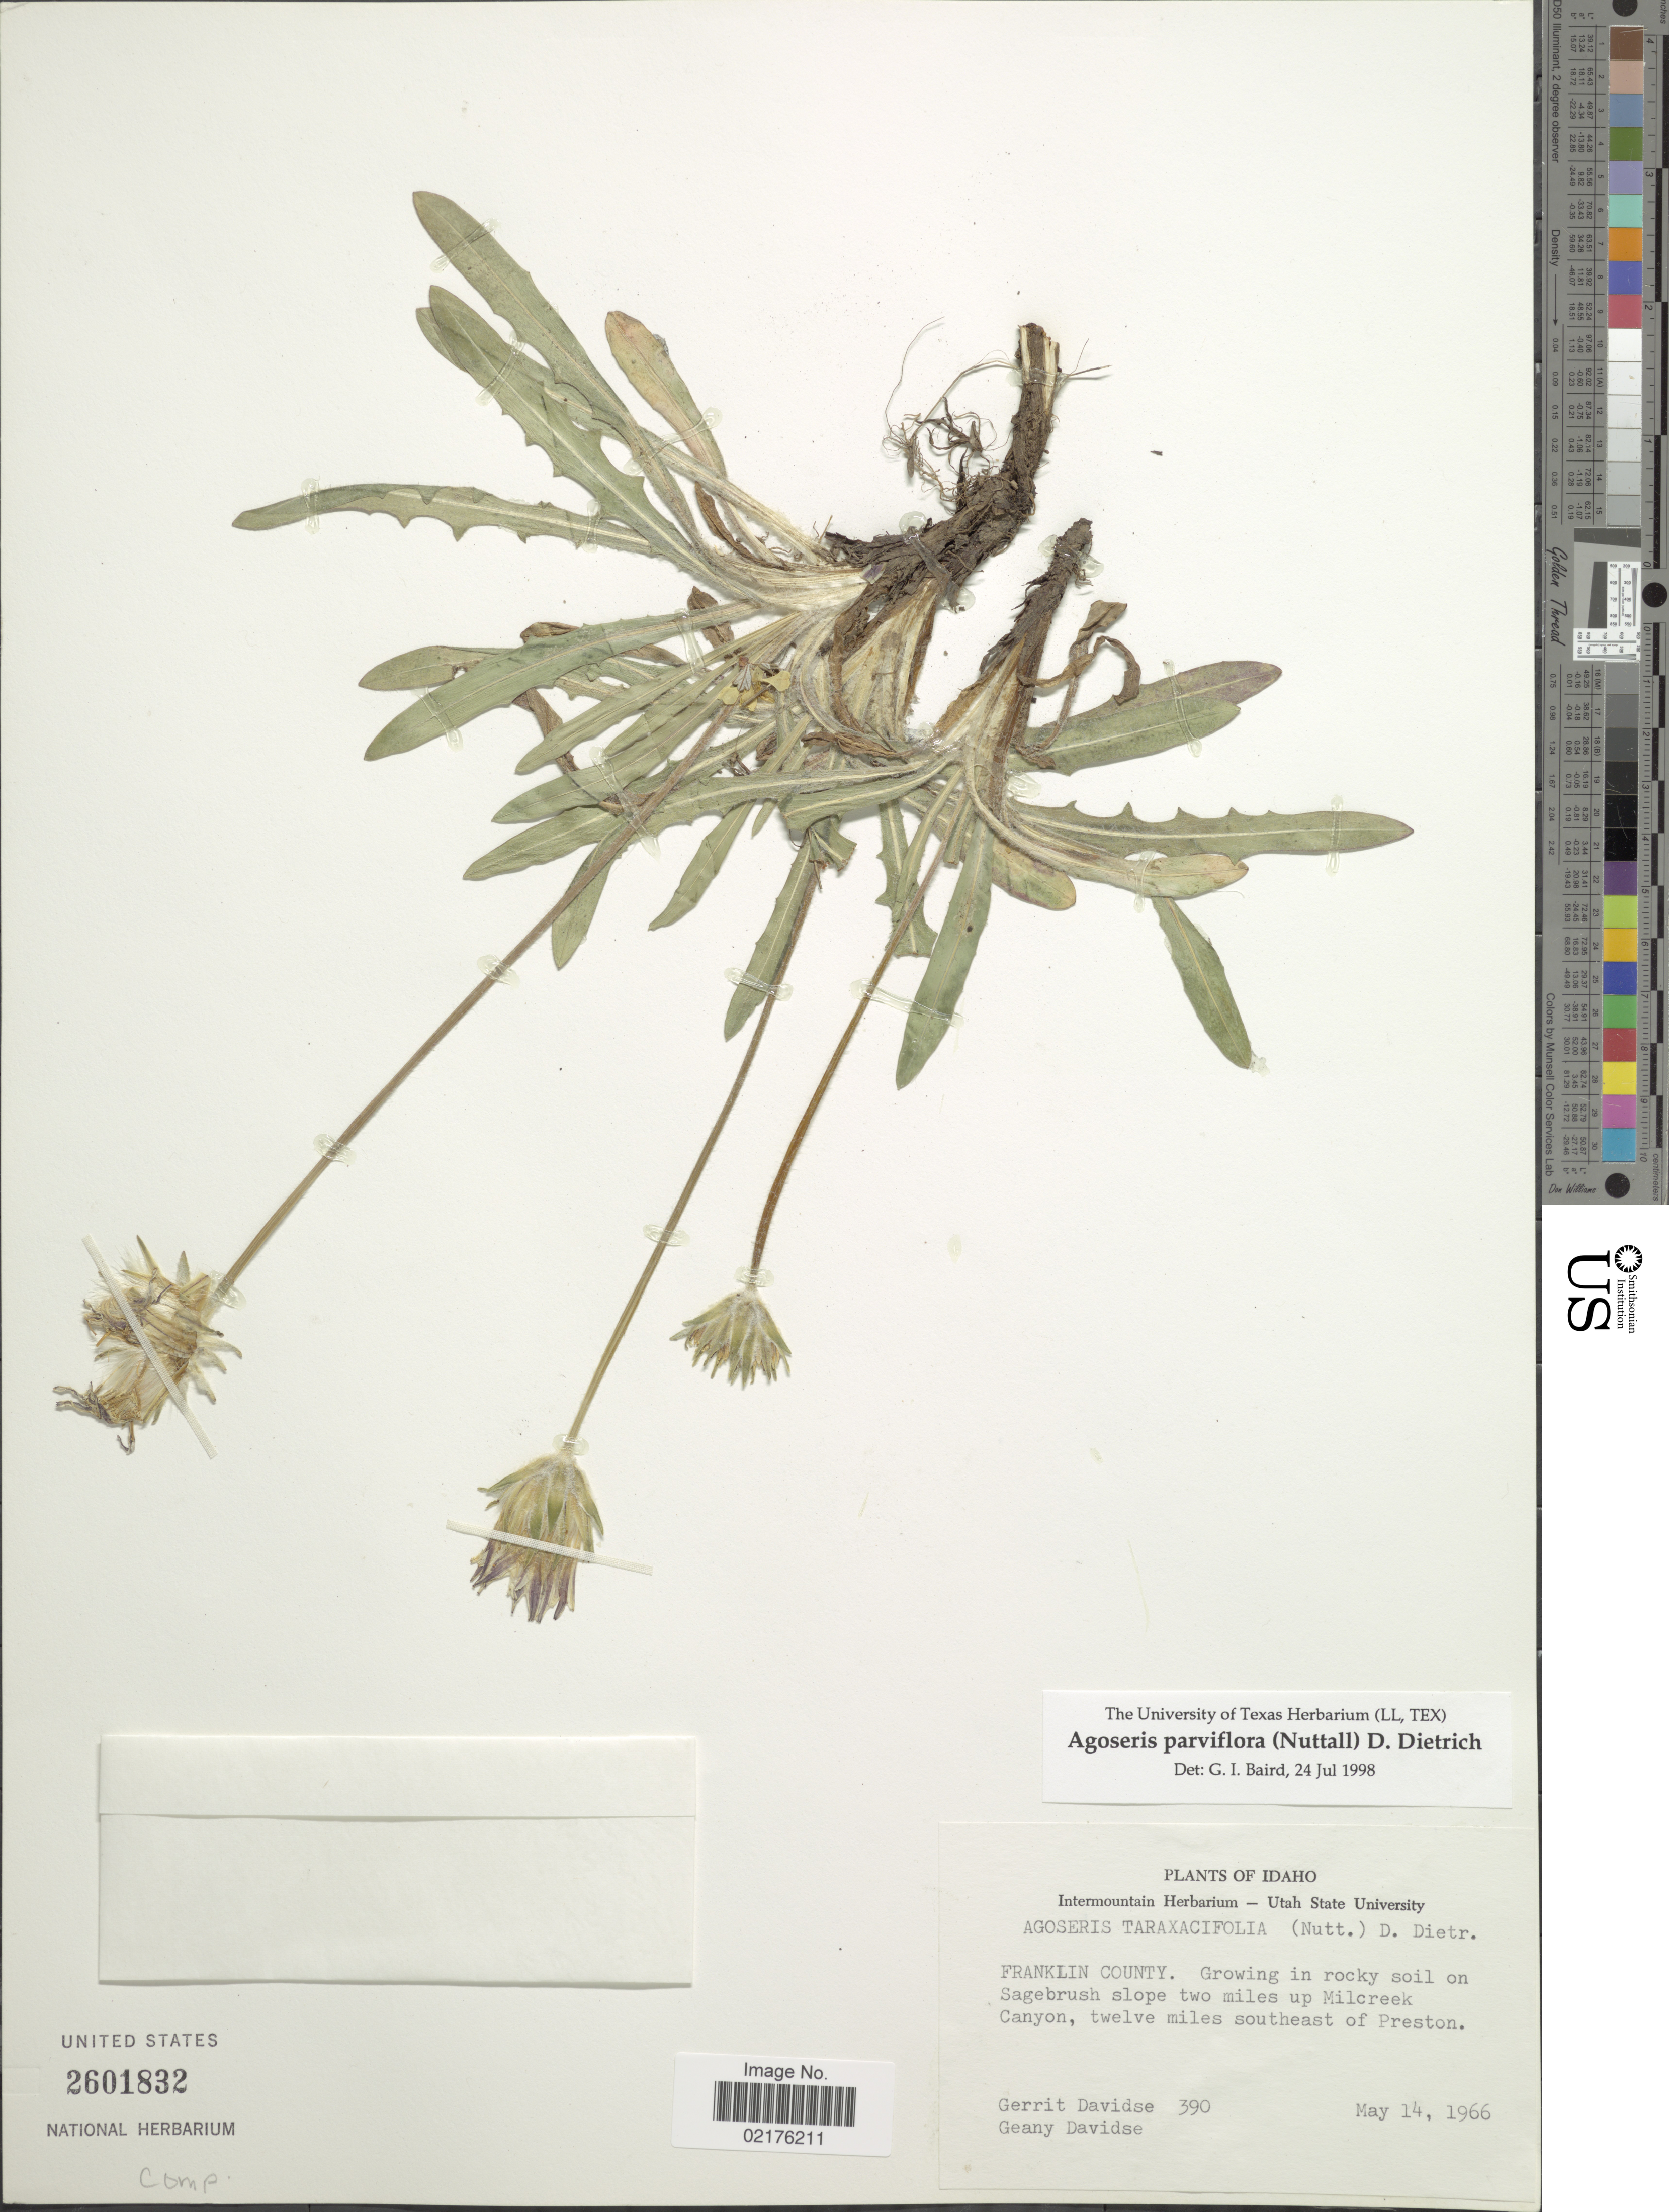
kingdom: Plantae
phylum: Tracheophyta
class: Magnoliopsida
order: Asterales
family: Asteraceae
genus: Agoseris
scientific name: Agoseris parviflora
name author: (Nutt.) D. Dietr.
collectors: G. Davidse & G. Davidse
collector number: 390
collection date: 1966-05-14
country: United States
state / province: Idaho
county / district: Franklin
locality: Sagebrush slope two miles up Milcreek Canyon, twelve miles southeast of Preston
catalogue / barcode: US 2601832